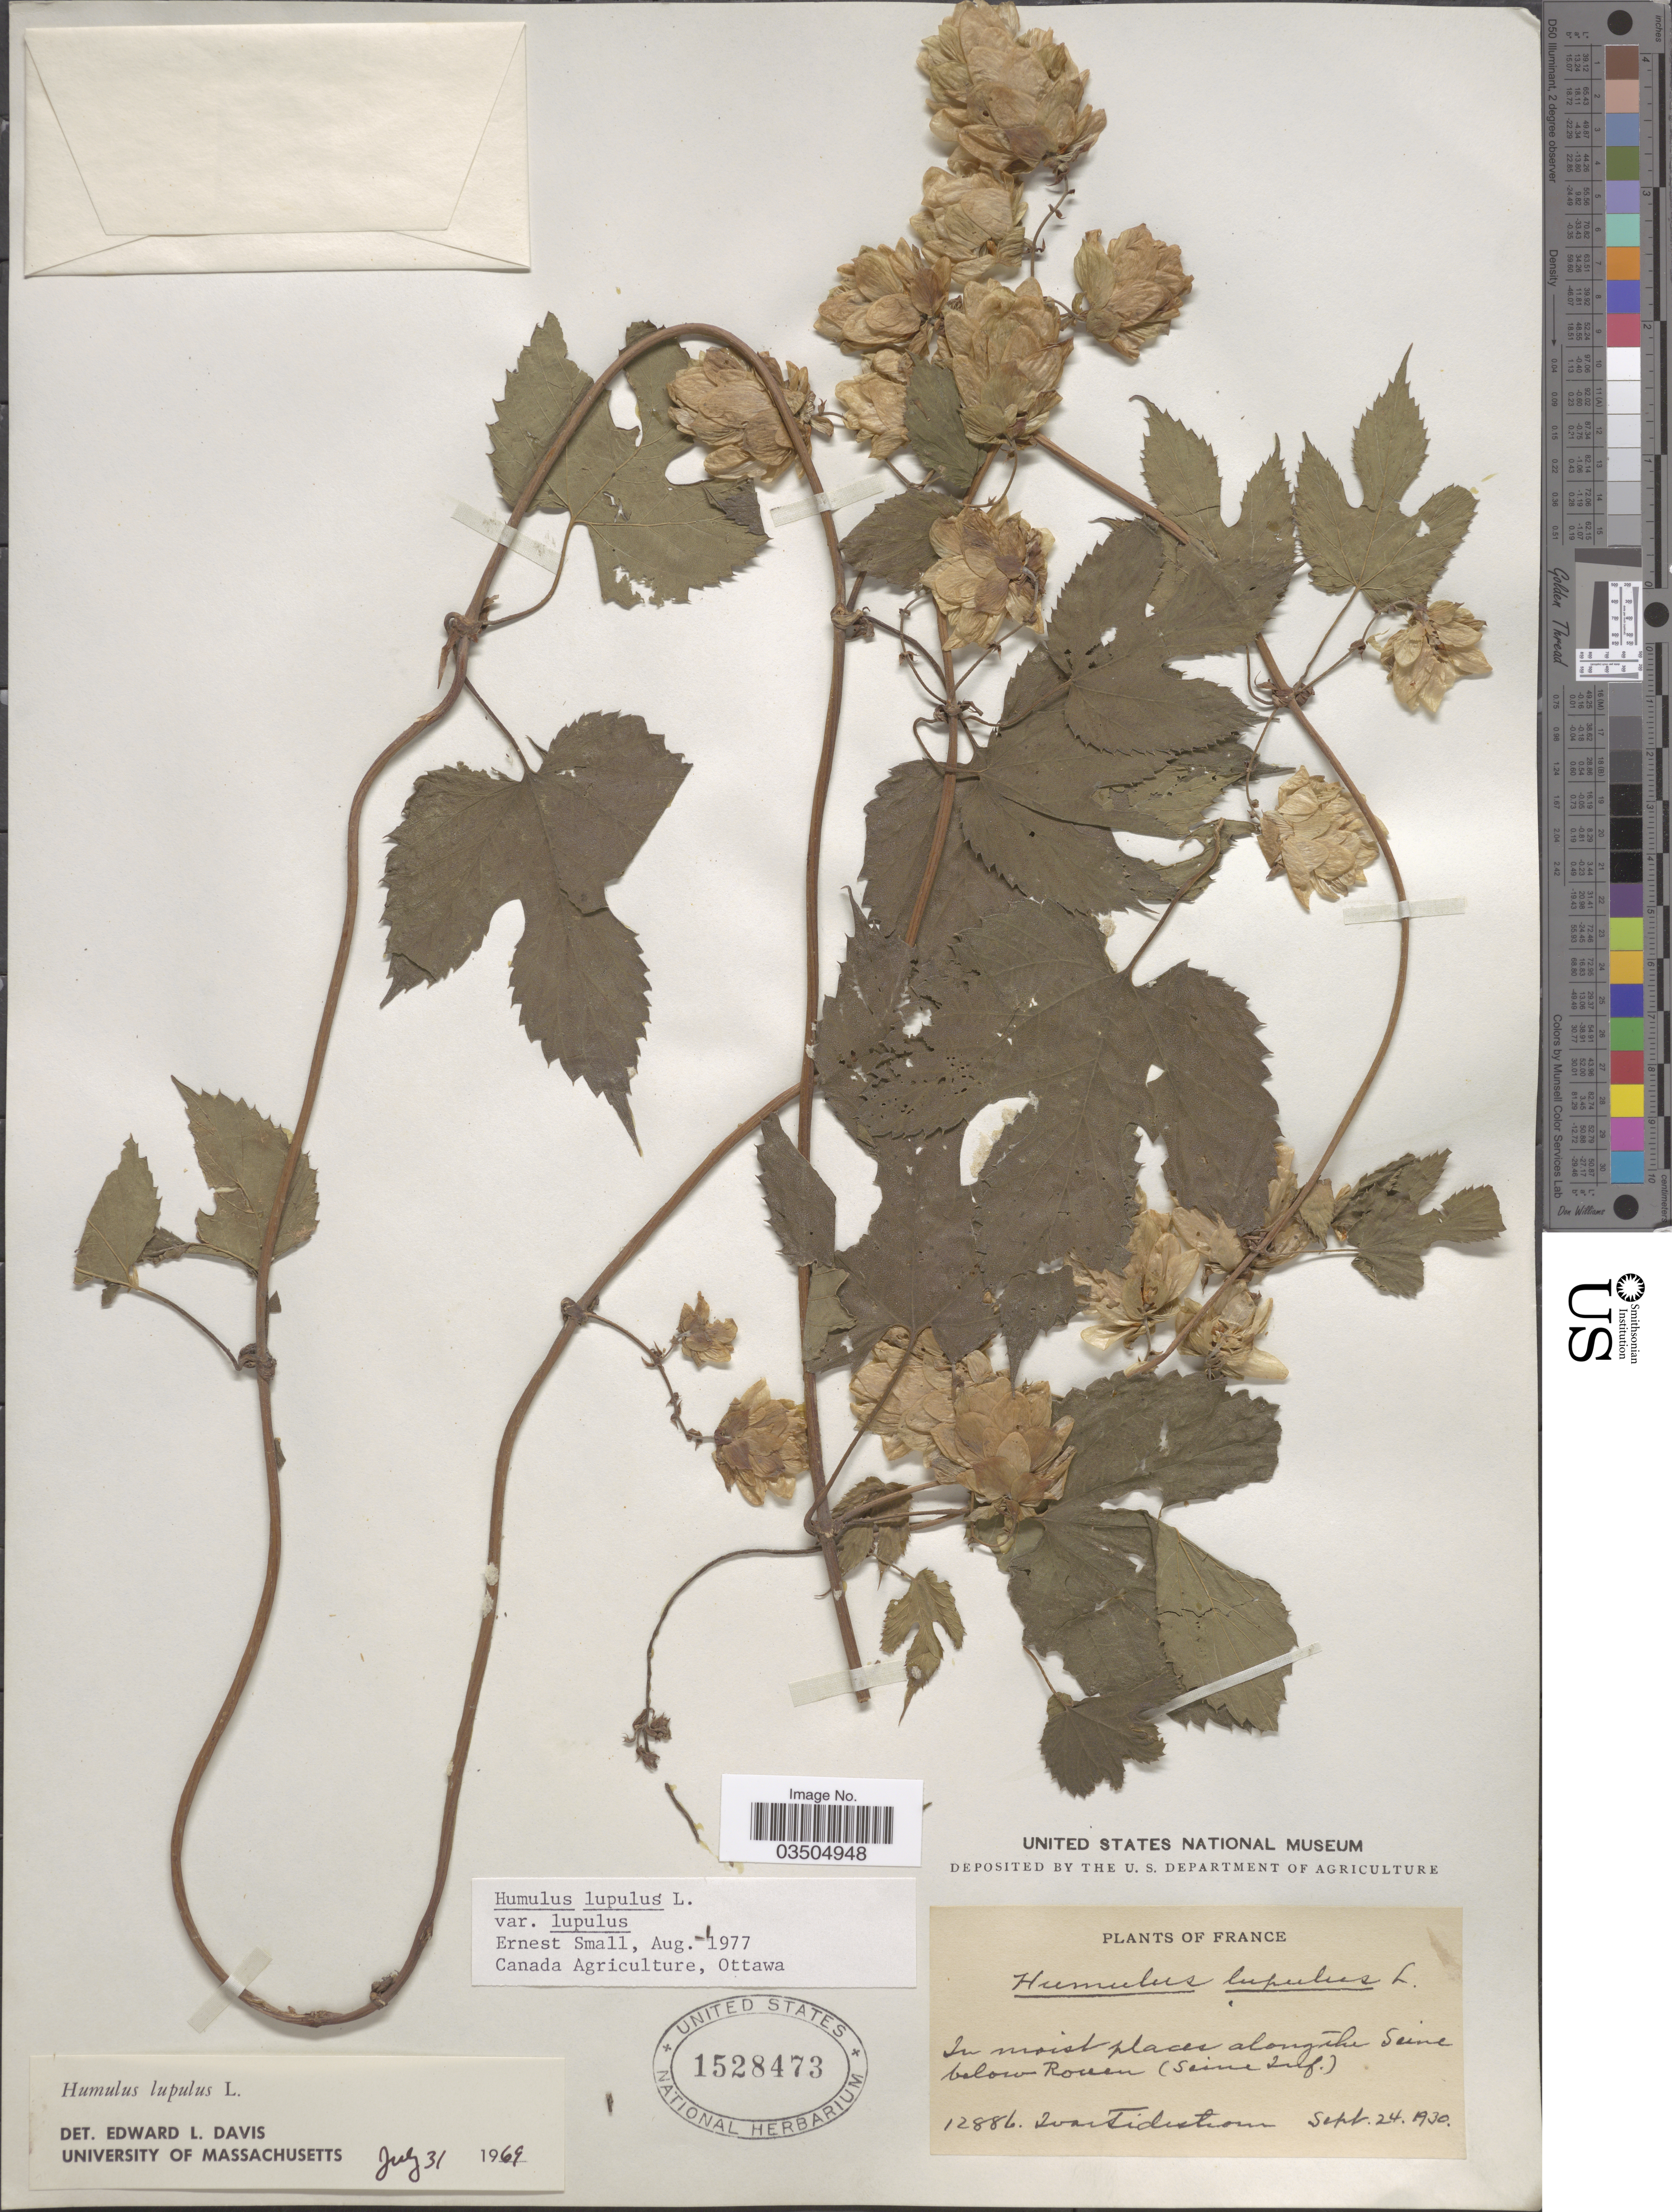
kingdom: Plantae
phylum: Tracheophyta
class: Magnoliopsida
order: Rosales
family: Cannabaceae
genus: Humulus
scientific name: Humulus lupulus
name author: L.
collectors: I. F. Tidestrom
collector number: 12886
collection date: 1930-09-24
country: France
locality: In moist places along The Seine below Rouen (Seine Inf.).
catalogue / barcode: US 1528473